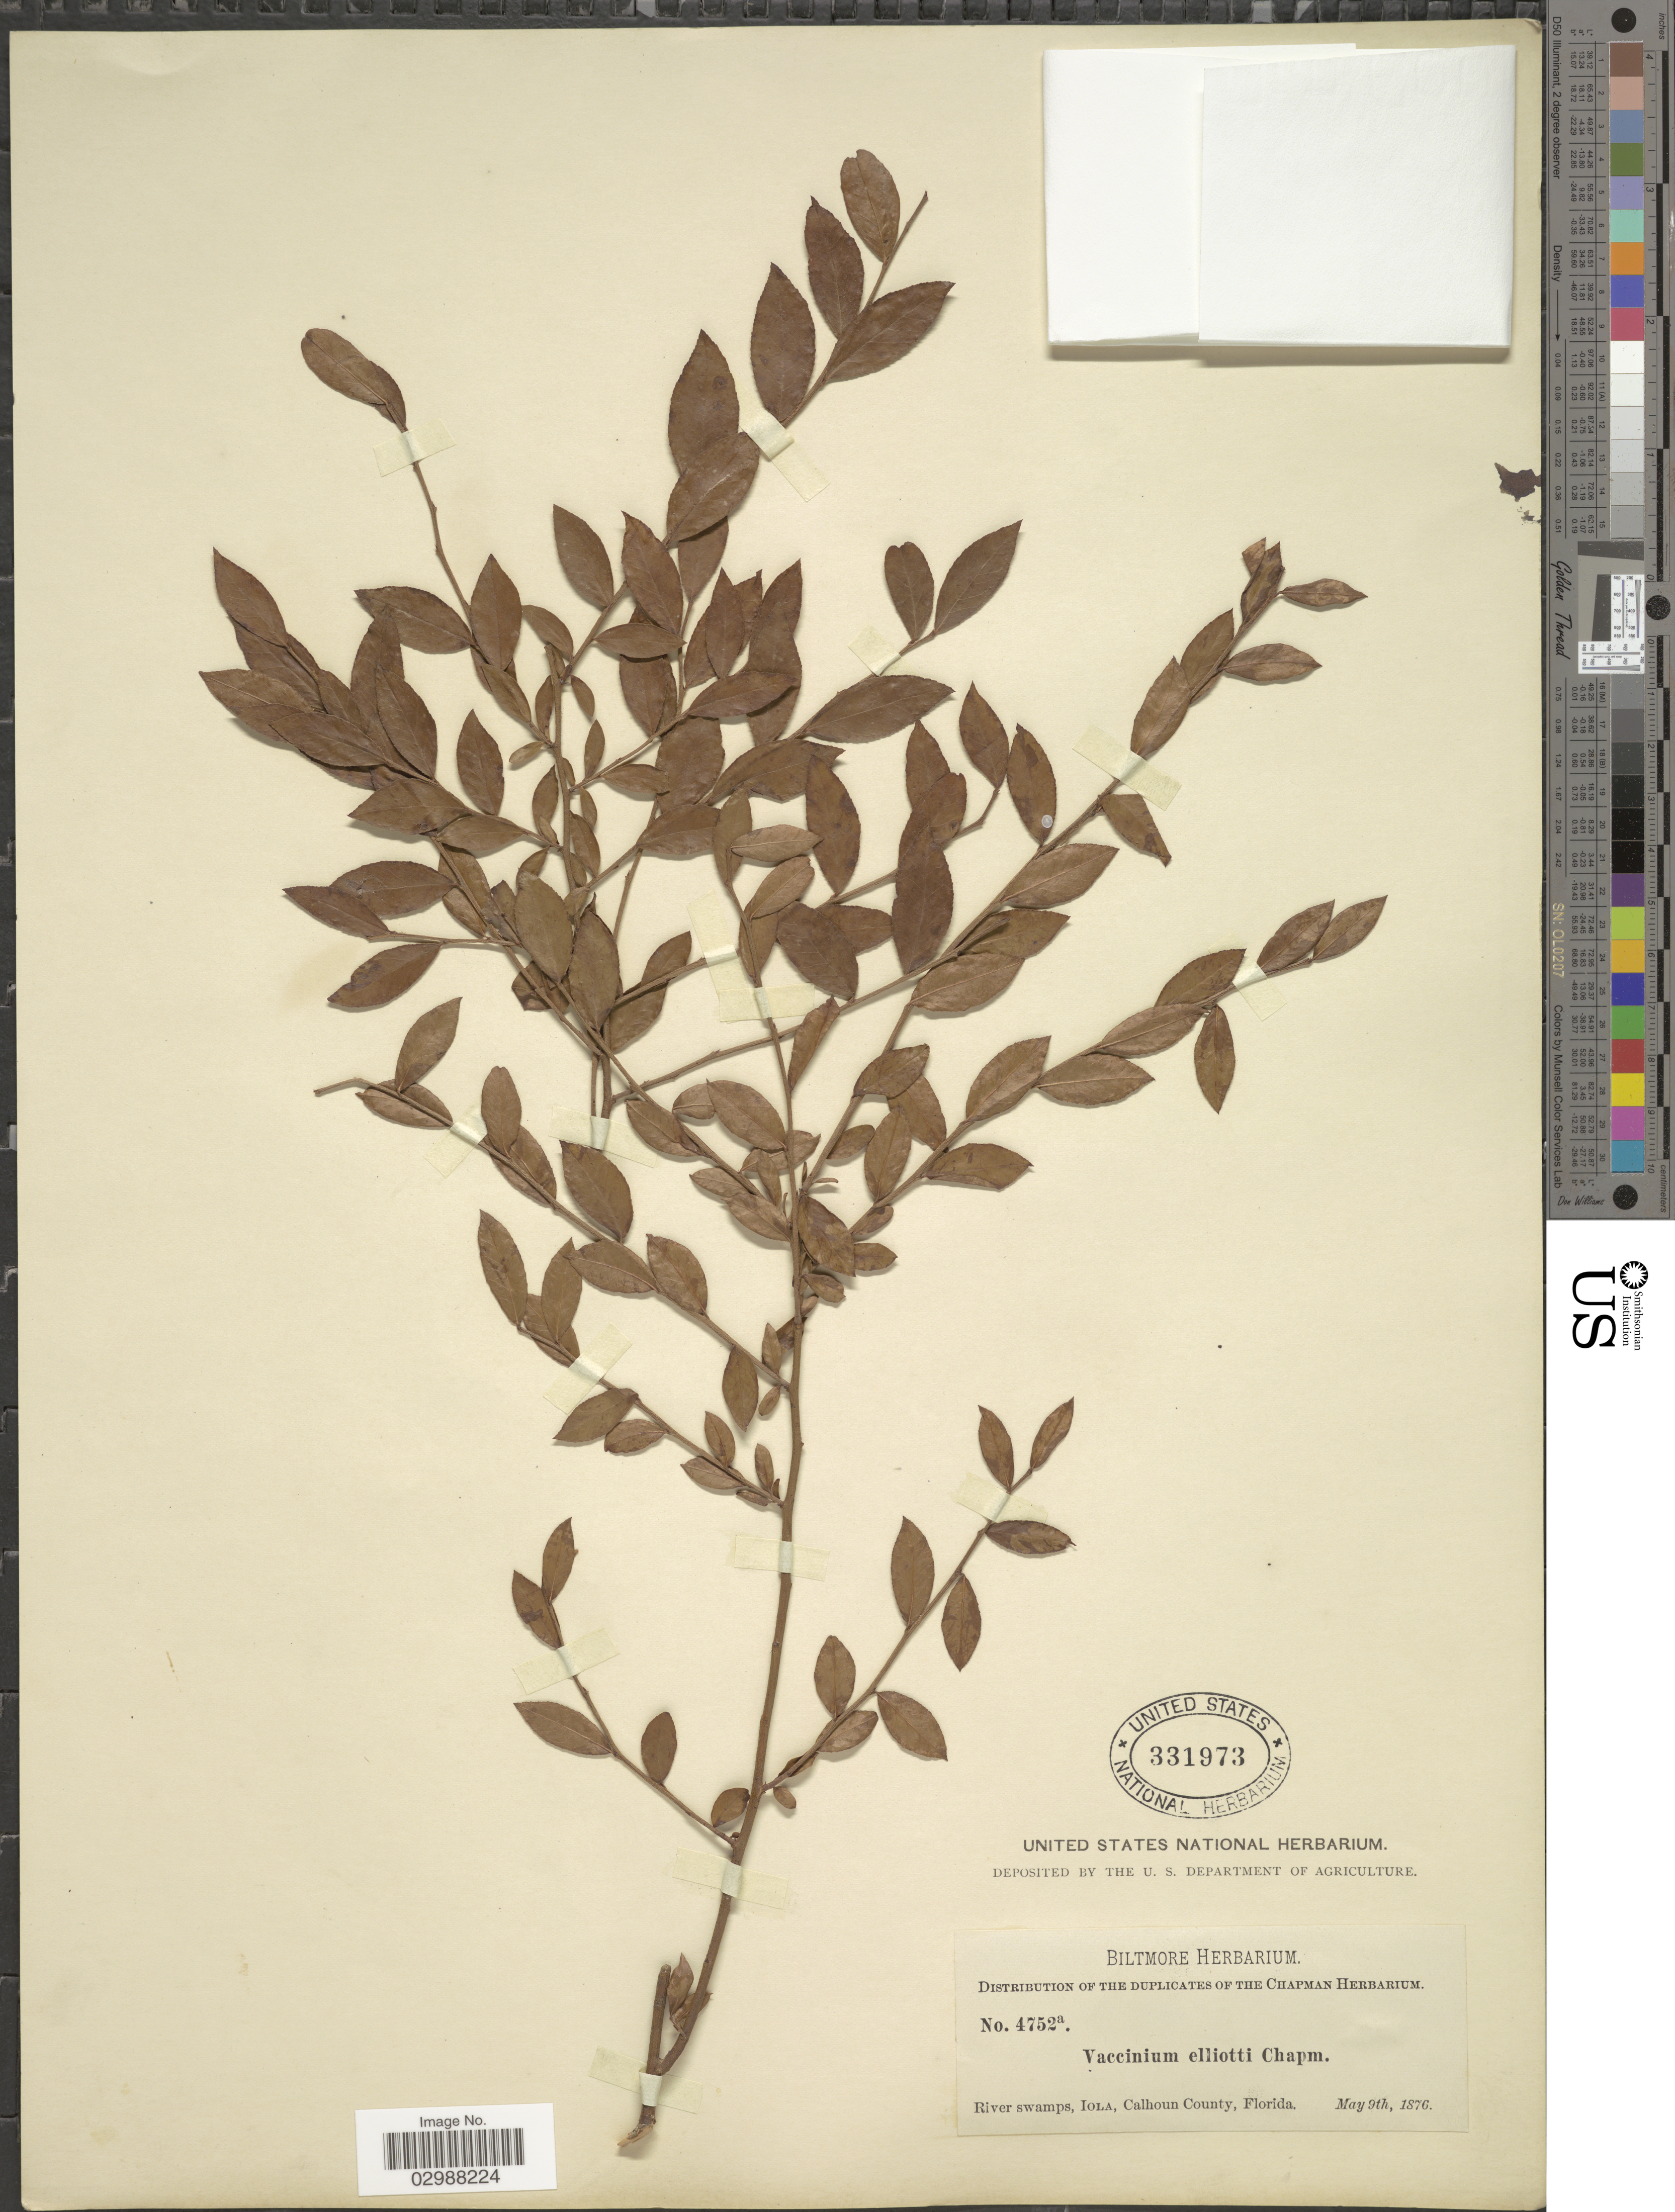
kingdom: Plantae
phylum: Tracheophyta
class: Magnoliopsida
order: Ericales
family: Ericaceae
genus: Vaccinium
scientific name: Vaccinium elliottii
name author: Chapm.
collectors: ex herb. Biltmore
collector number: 4752a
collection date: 1876-05-09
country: United States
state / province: Florida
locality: River swamps, Iola, Calhoun County.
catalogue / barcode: US 331973